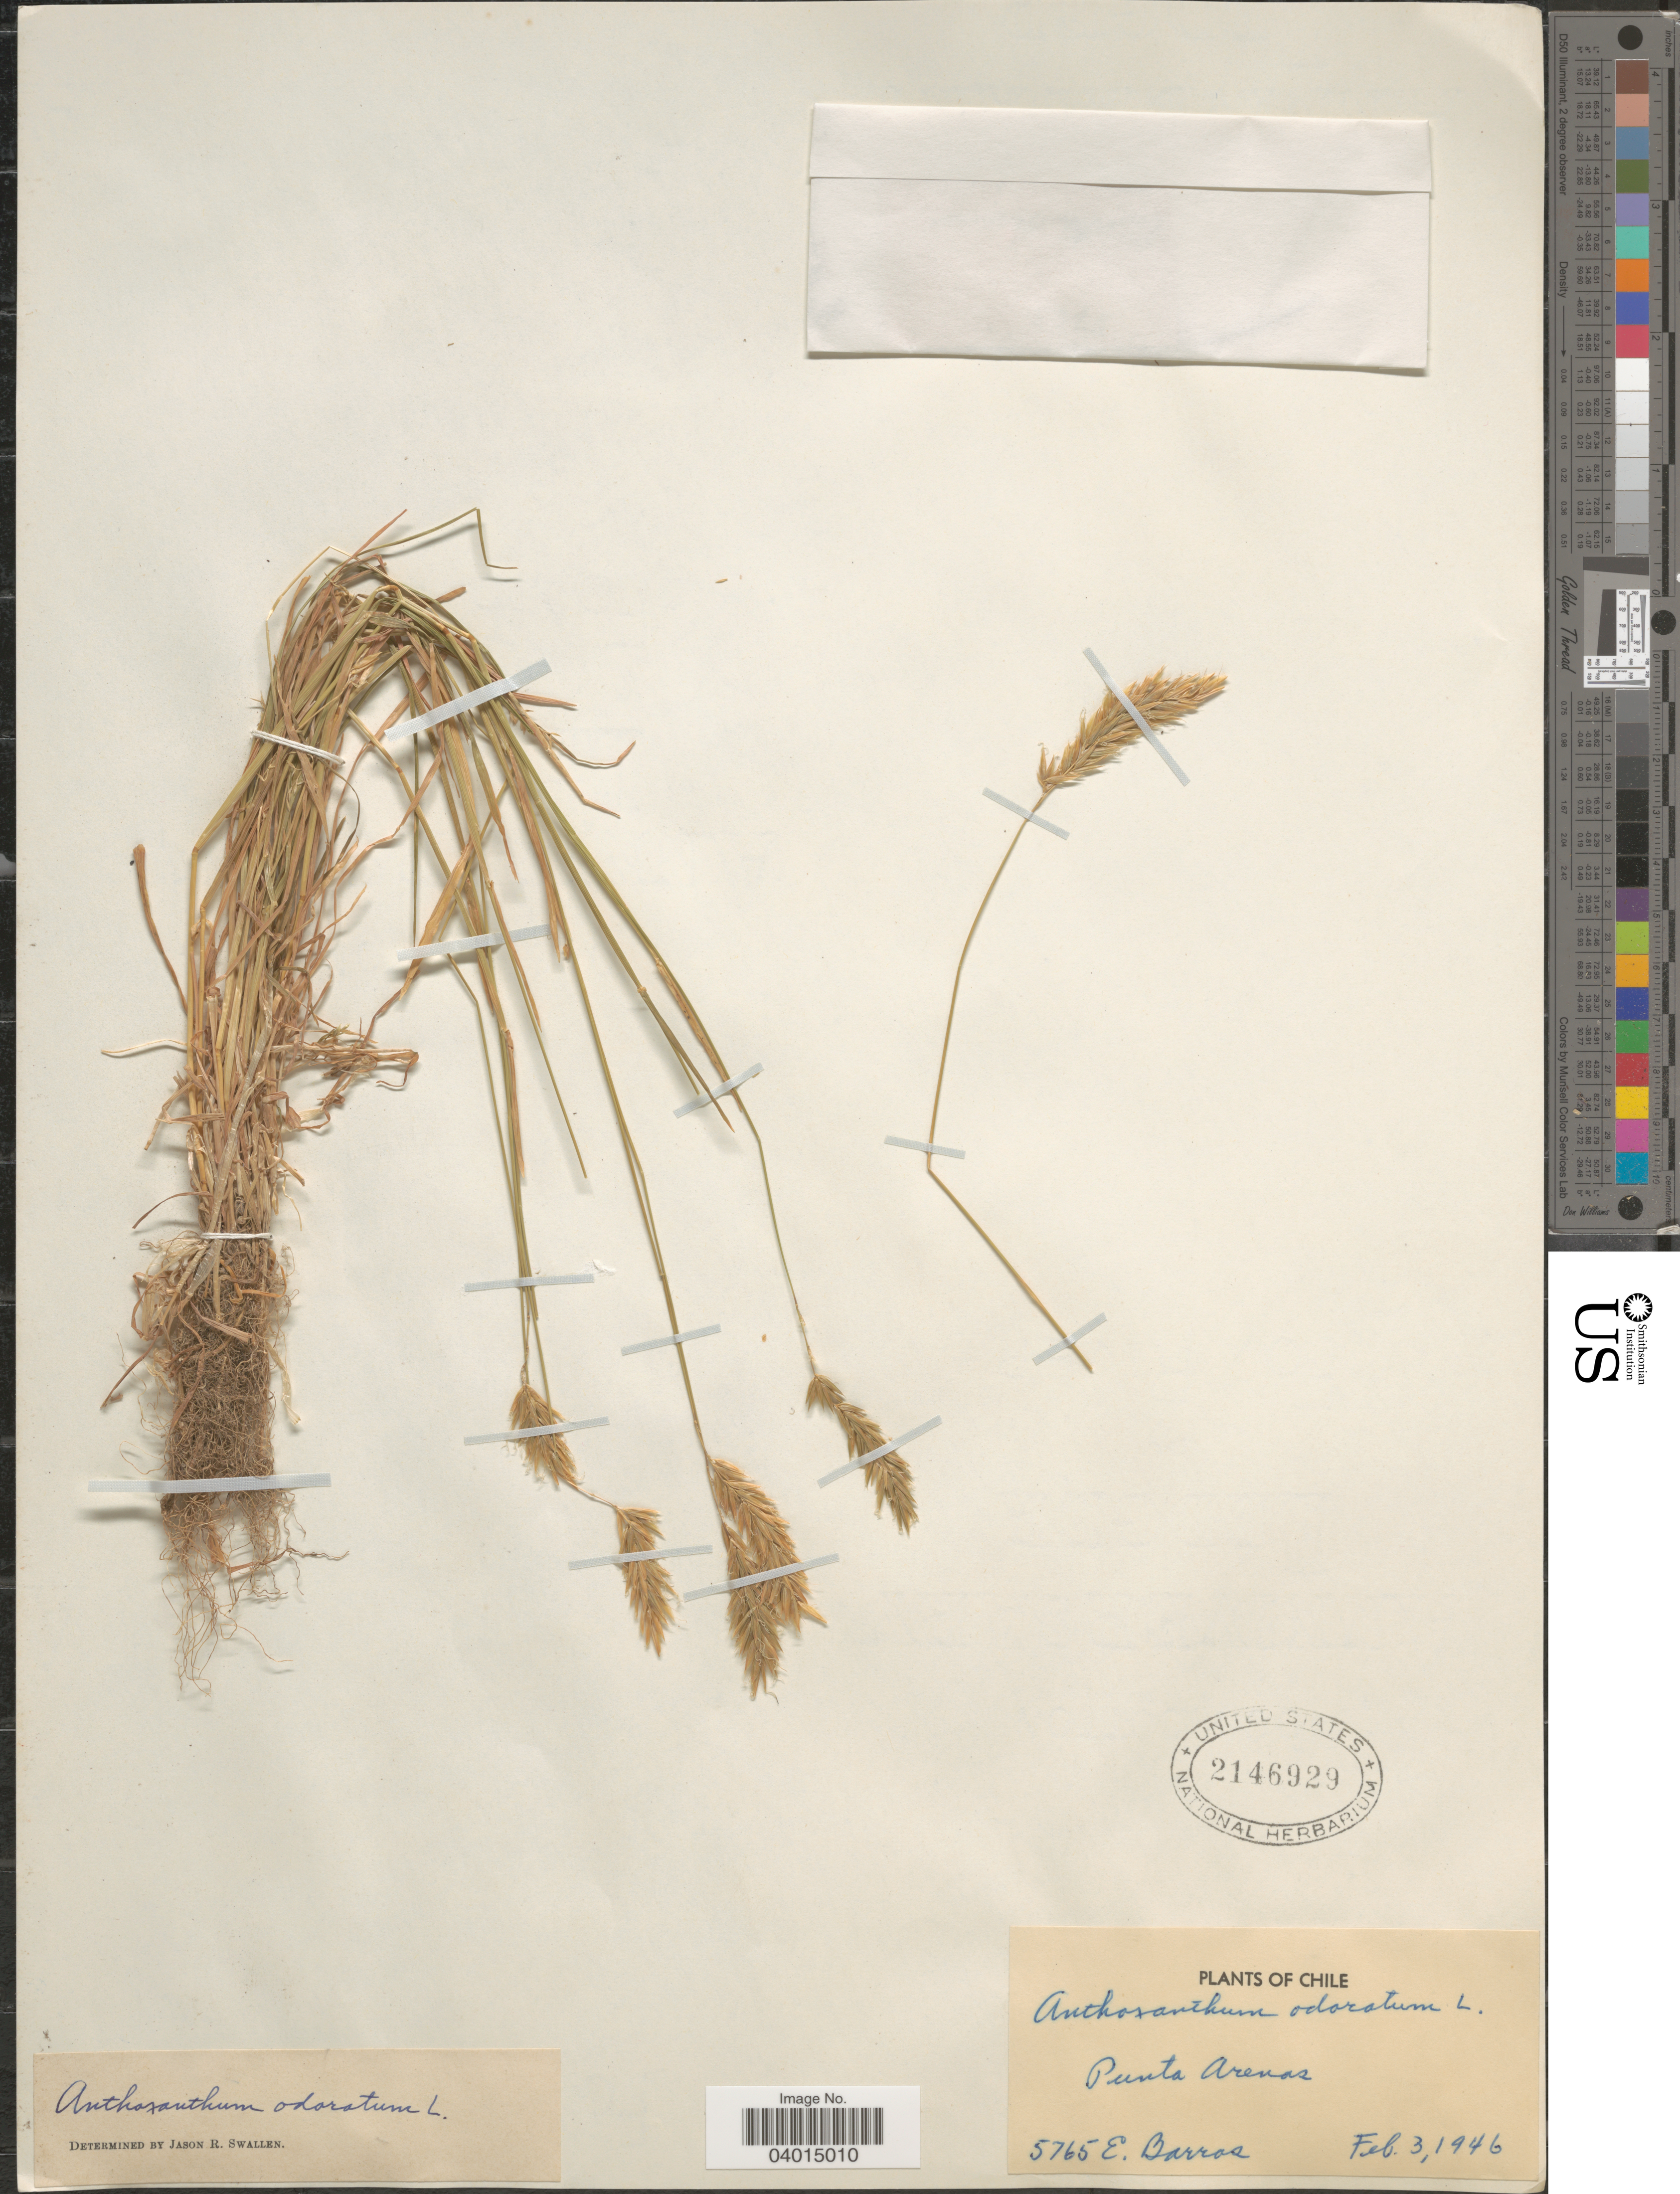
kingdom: Plantae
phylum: Tracheophyta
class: Liliopsida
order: Poales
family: Poaceae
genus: Anthoxanthum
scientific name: Anthoxanthum odoratum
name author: L.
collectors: E. Barros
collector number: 5765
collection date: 1946-02-03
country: Chile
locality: Punta Arenas.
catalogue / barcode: US 2146929